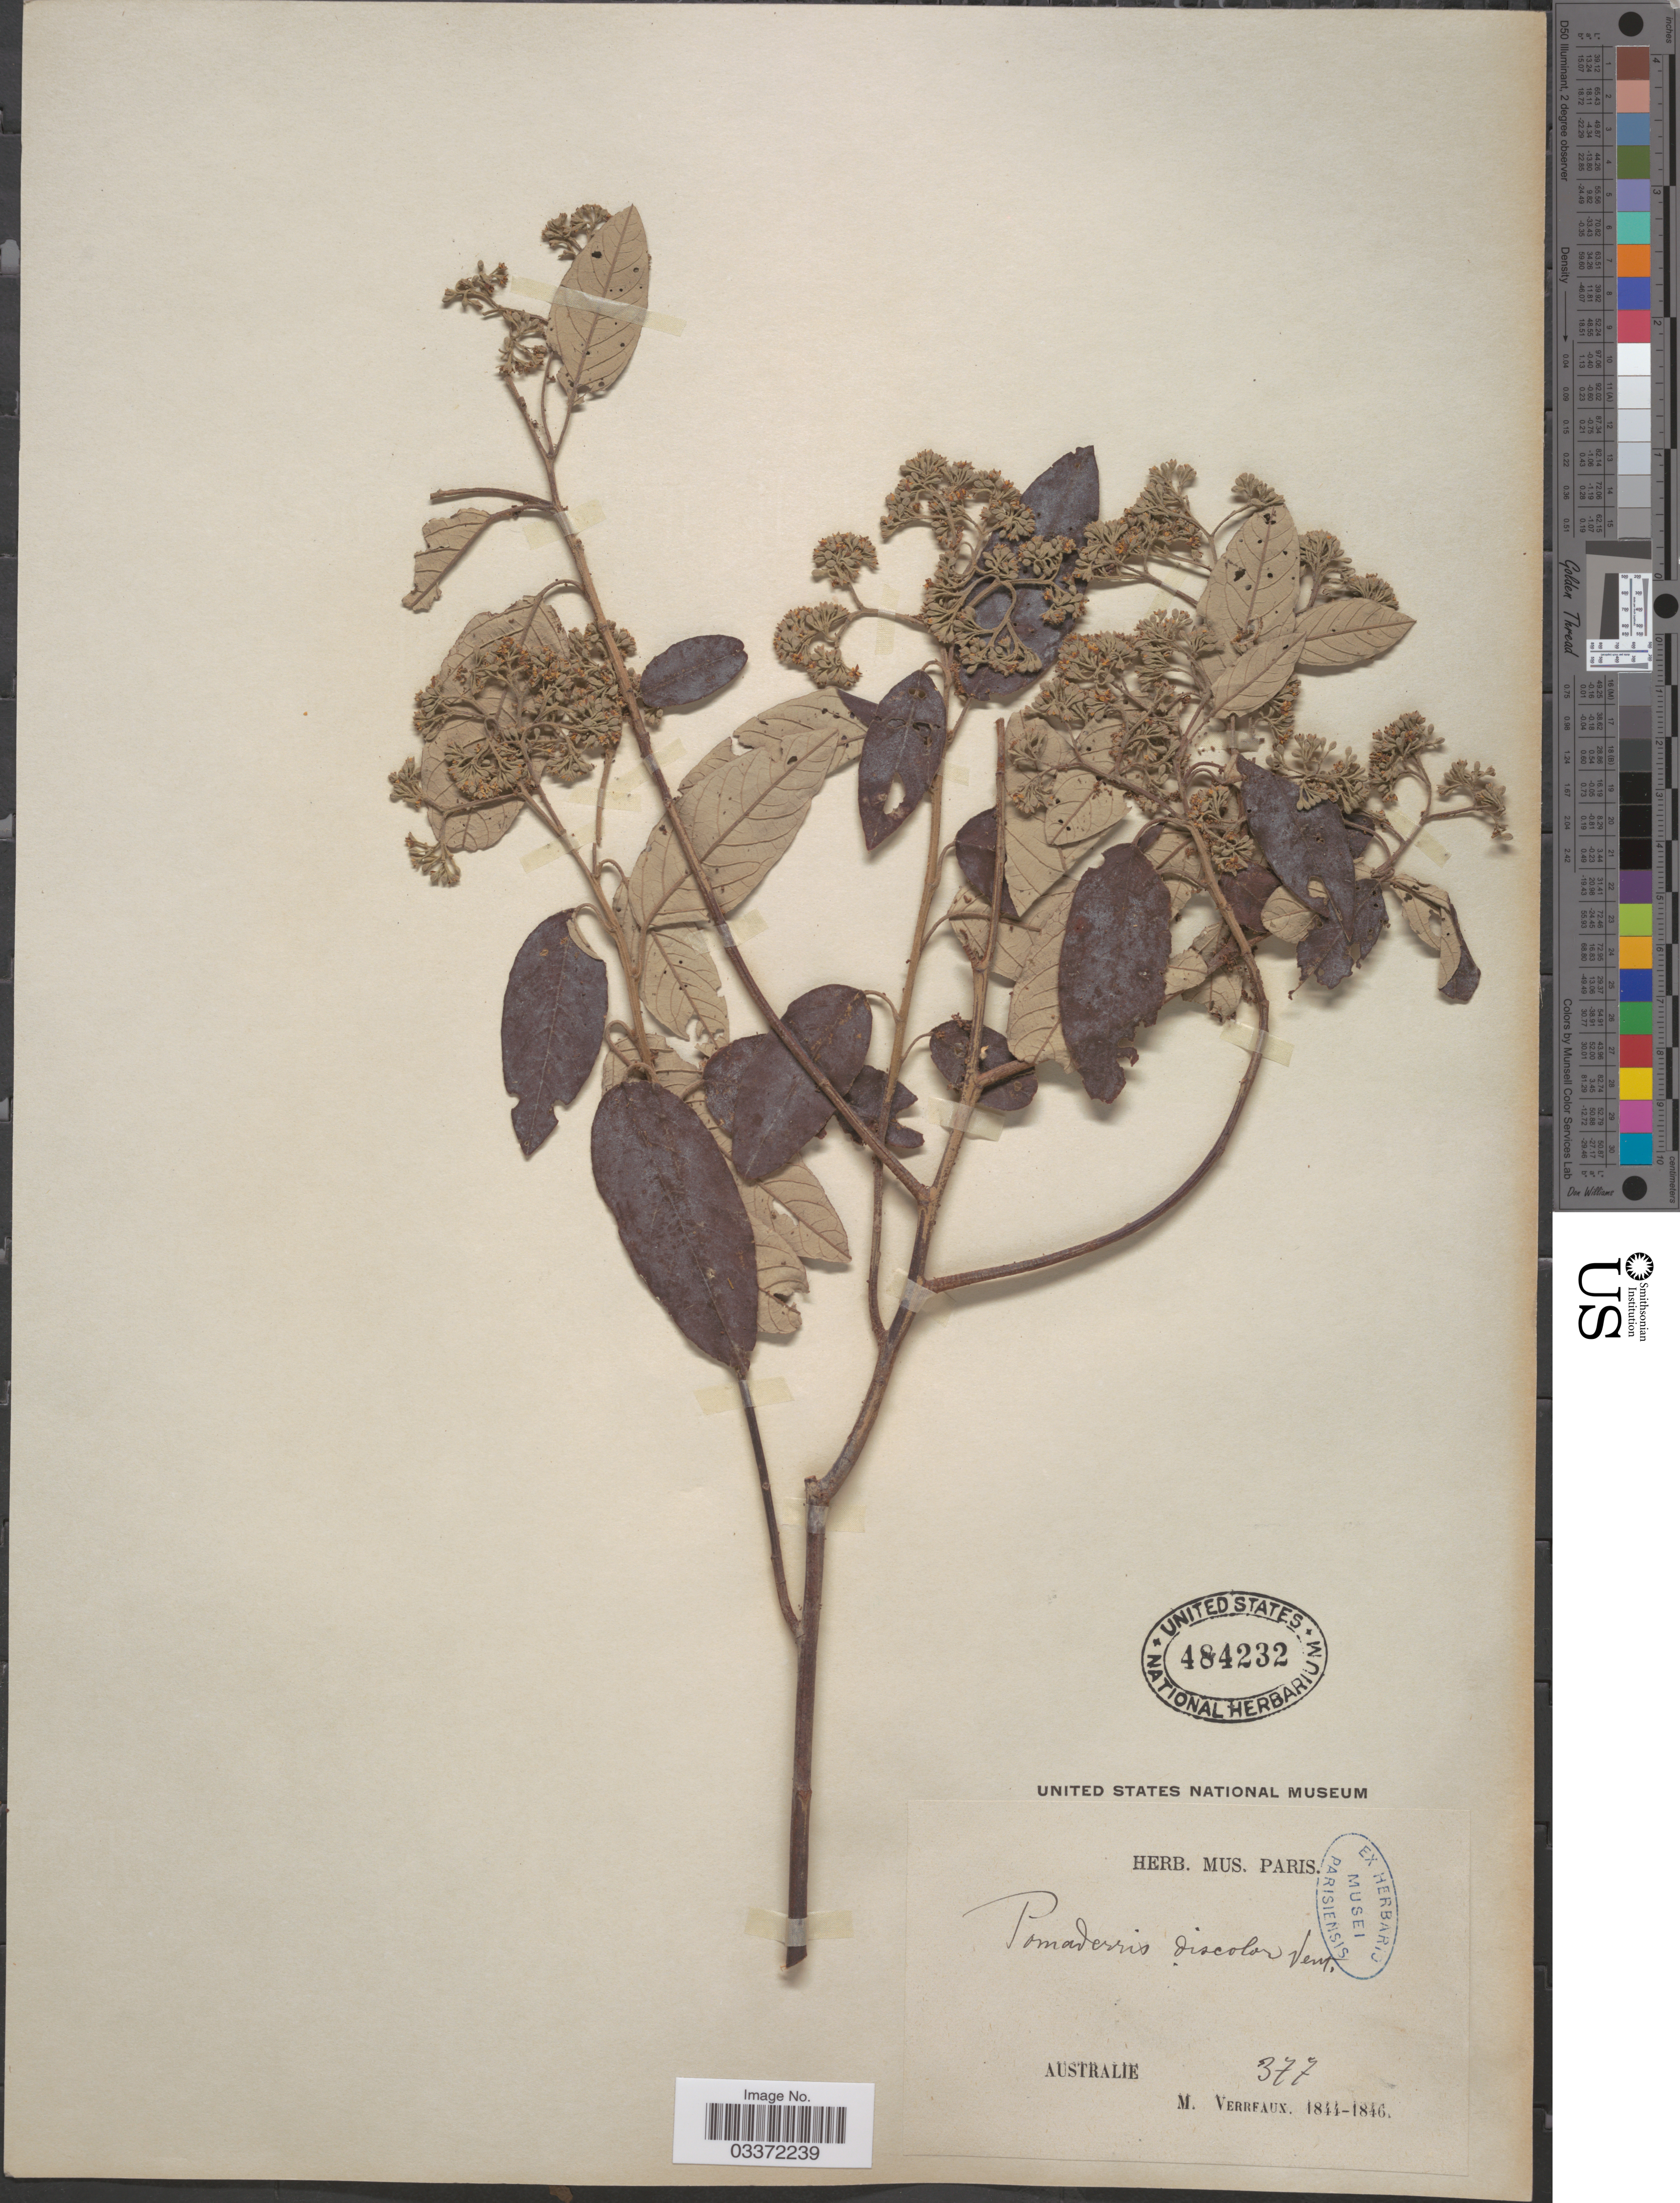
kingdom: Plantae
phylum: Tracheophyta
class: Magnoliopsida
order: Rosales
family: Rhamnaceae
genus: Pomaderris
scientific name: Pomaderris discolor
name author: DC.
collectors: M. Verreaux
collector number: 377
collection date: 1844/1846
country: Australia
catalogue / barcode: US 484232